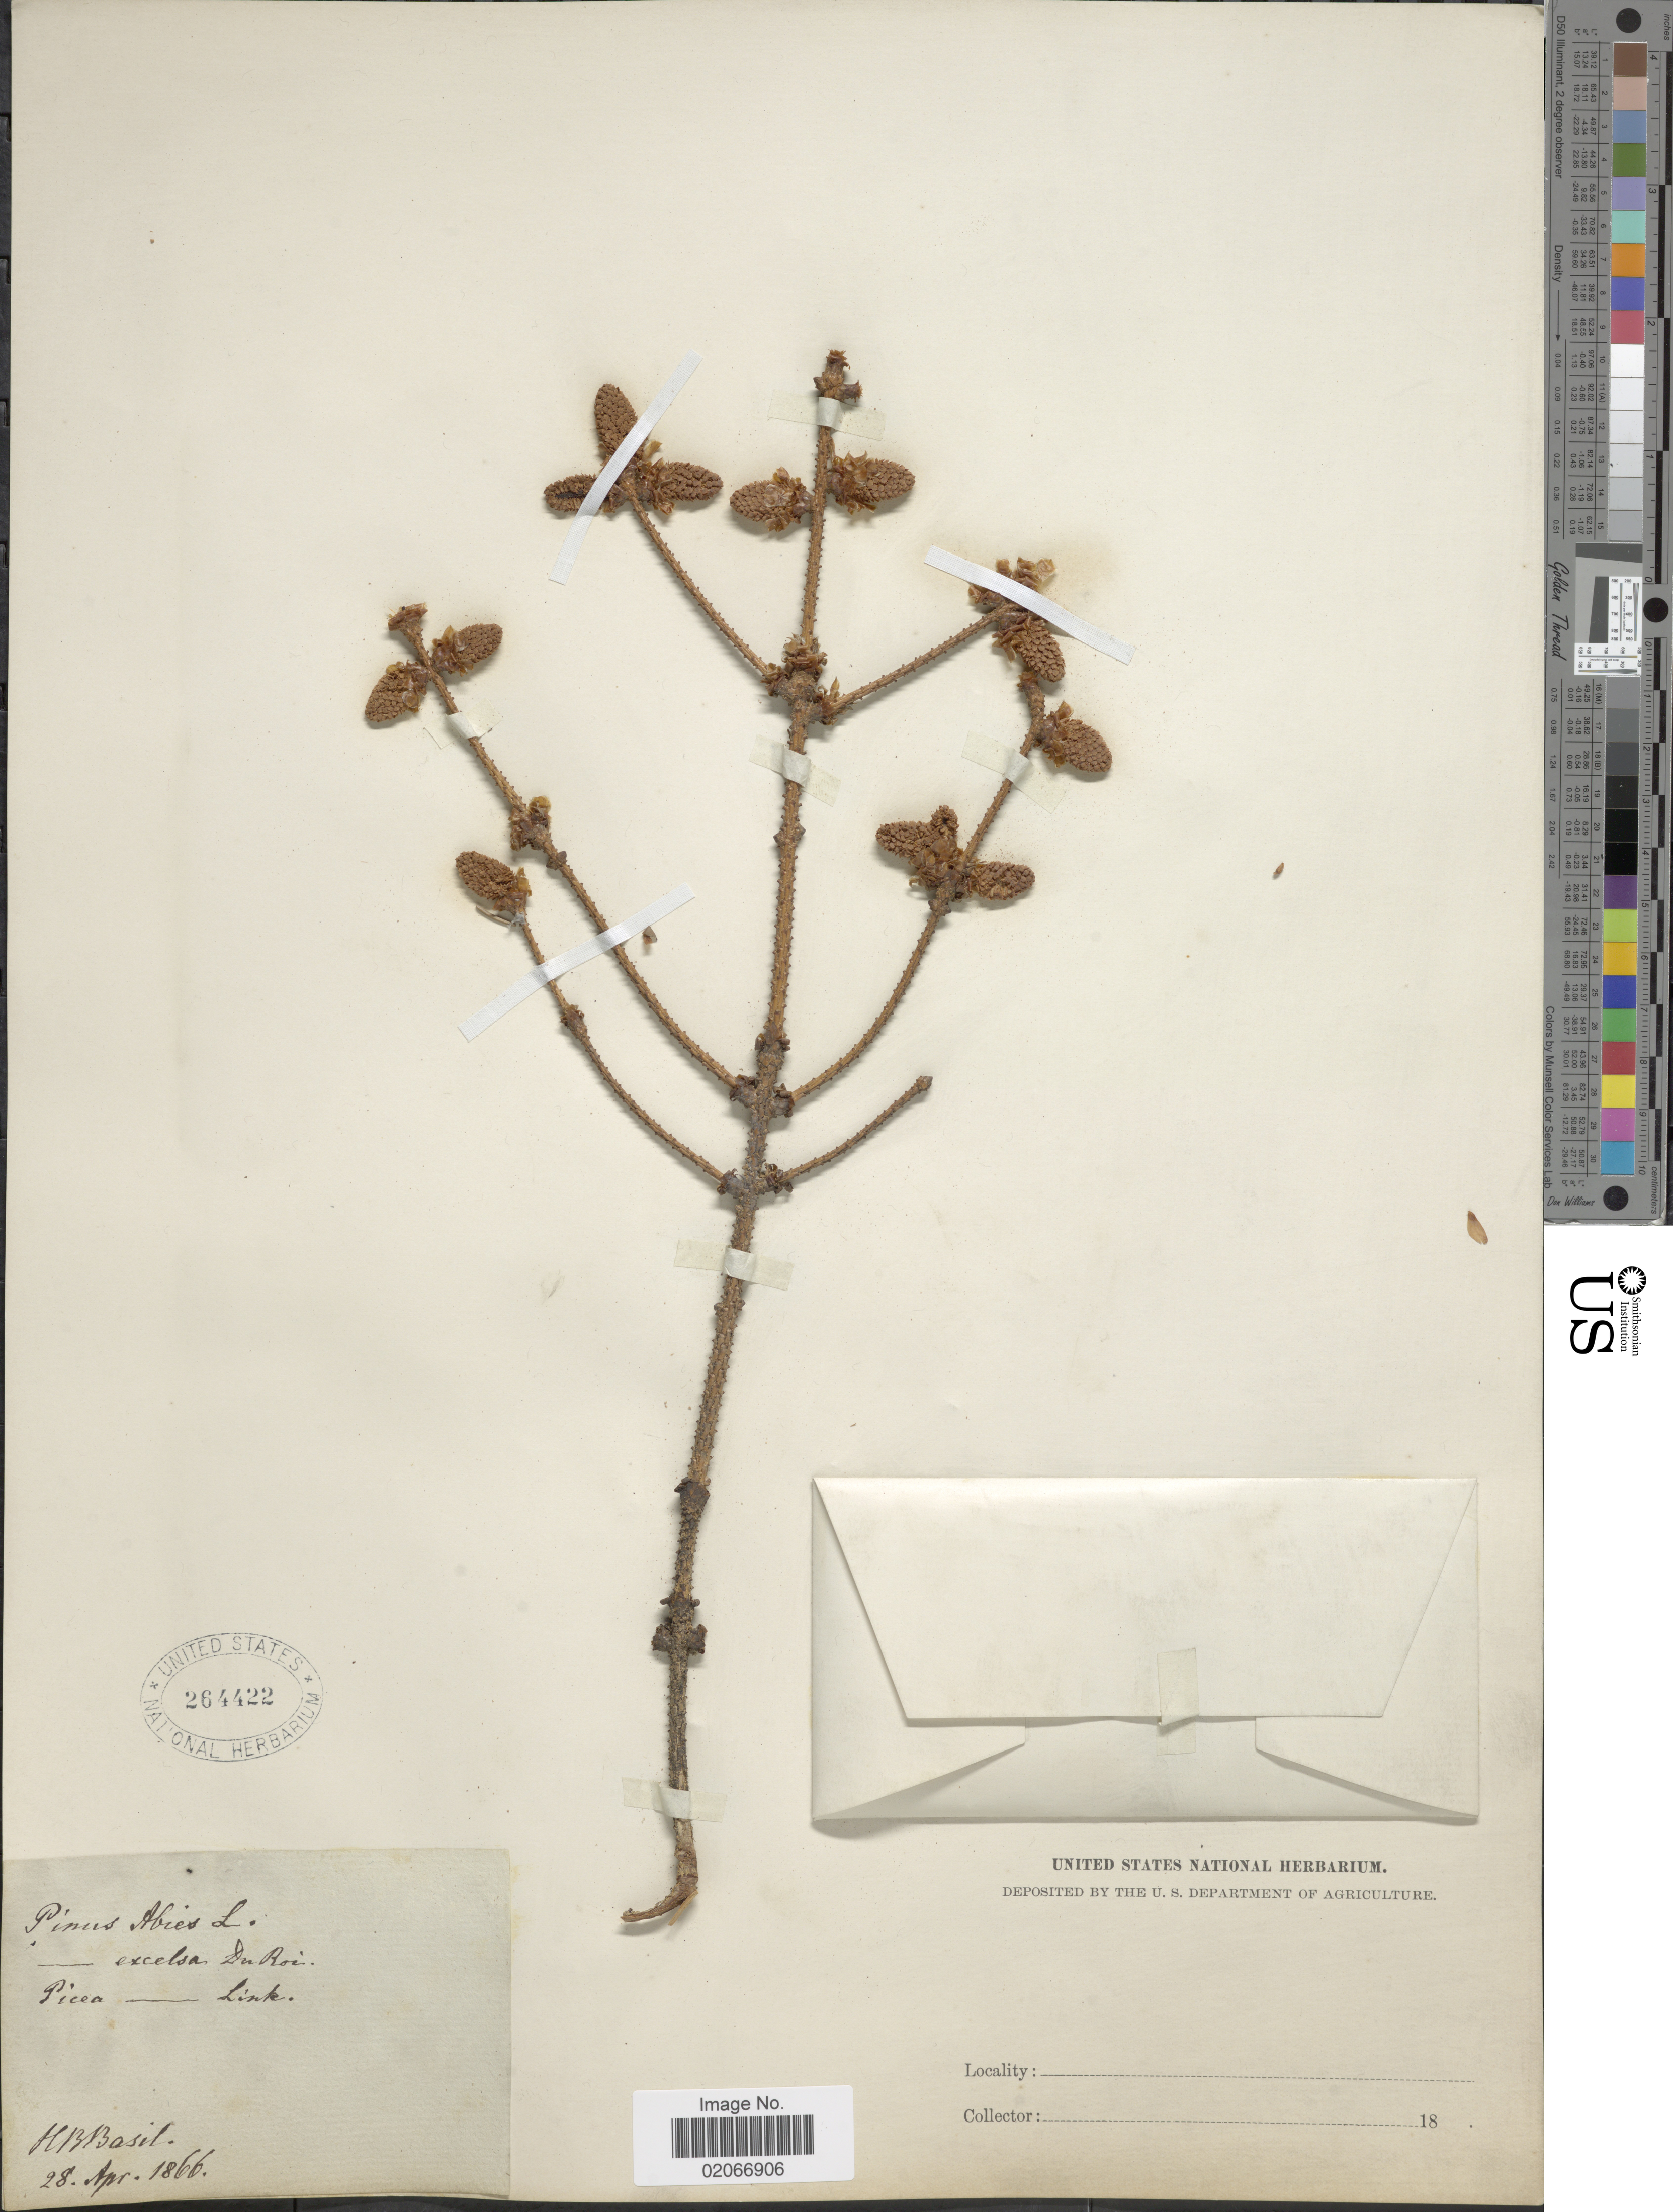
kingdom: Plantae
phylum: Tracheophyta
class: Pinopsida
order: Pinales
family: Pinaceae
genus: Picea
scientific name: Picea excelsa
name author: Link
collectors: ex Herb. Basil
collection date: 1866-04-28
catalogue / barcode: US 264422